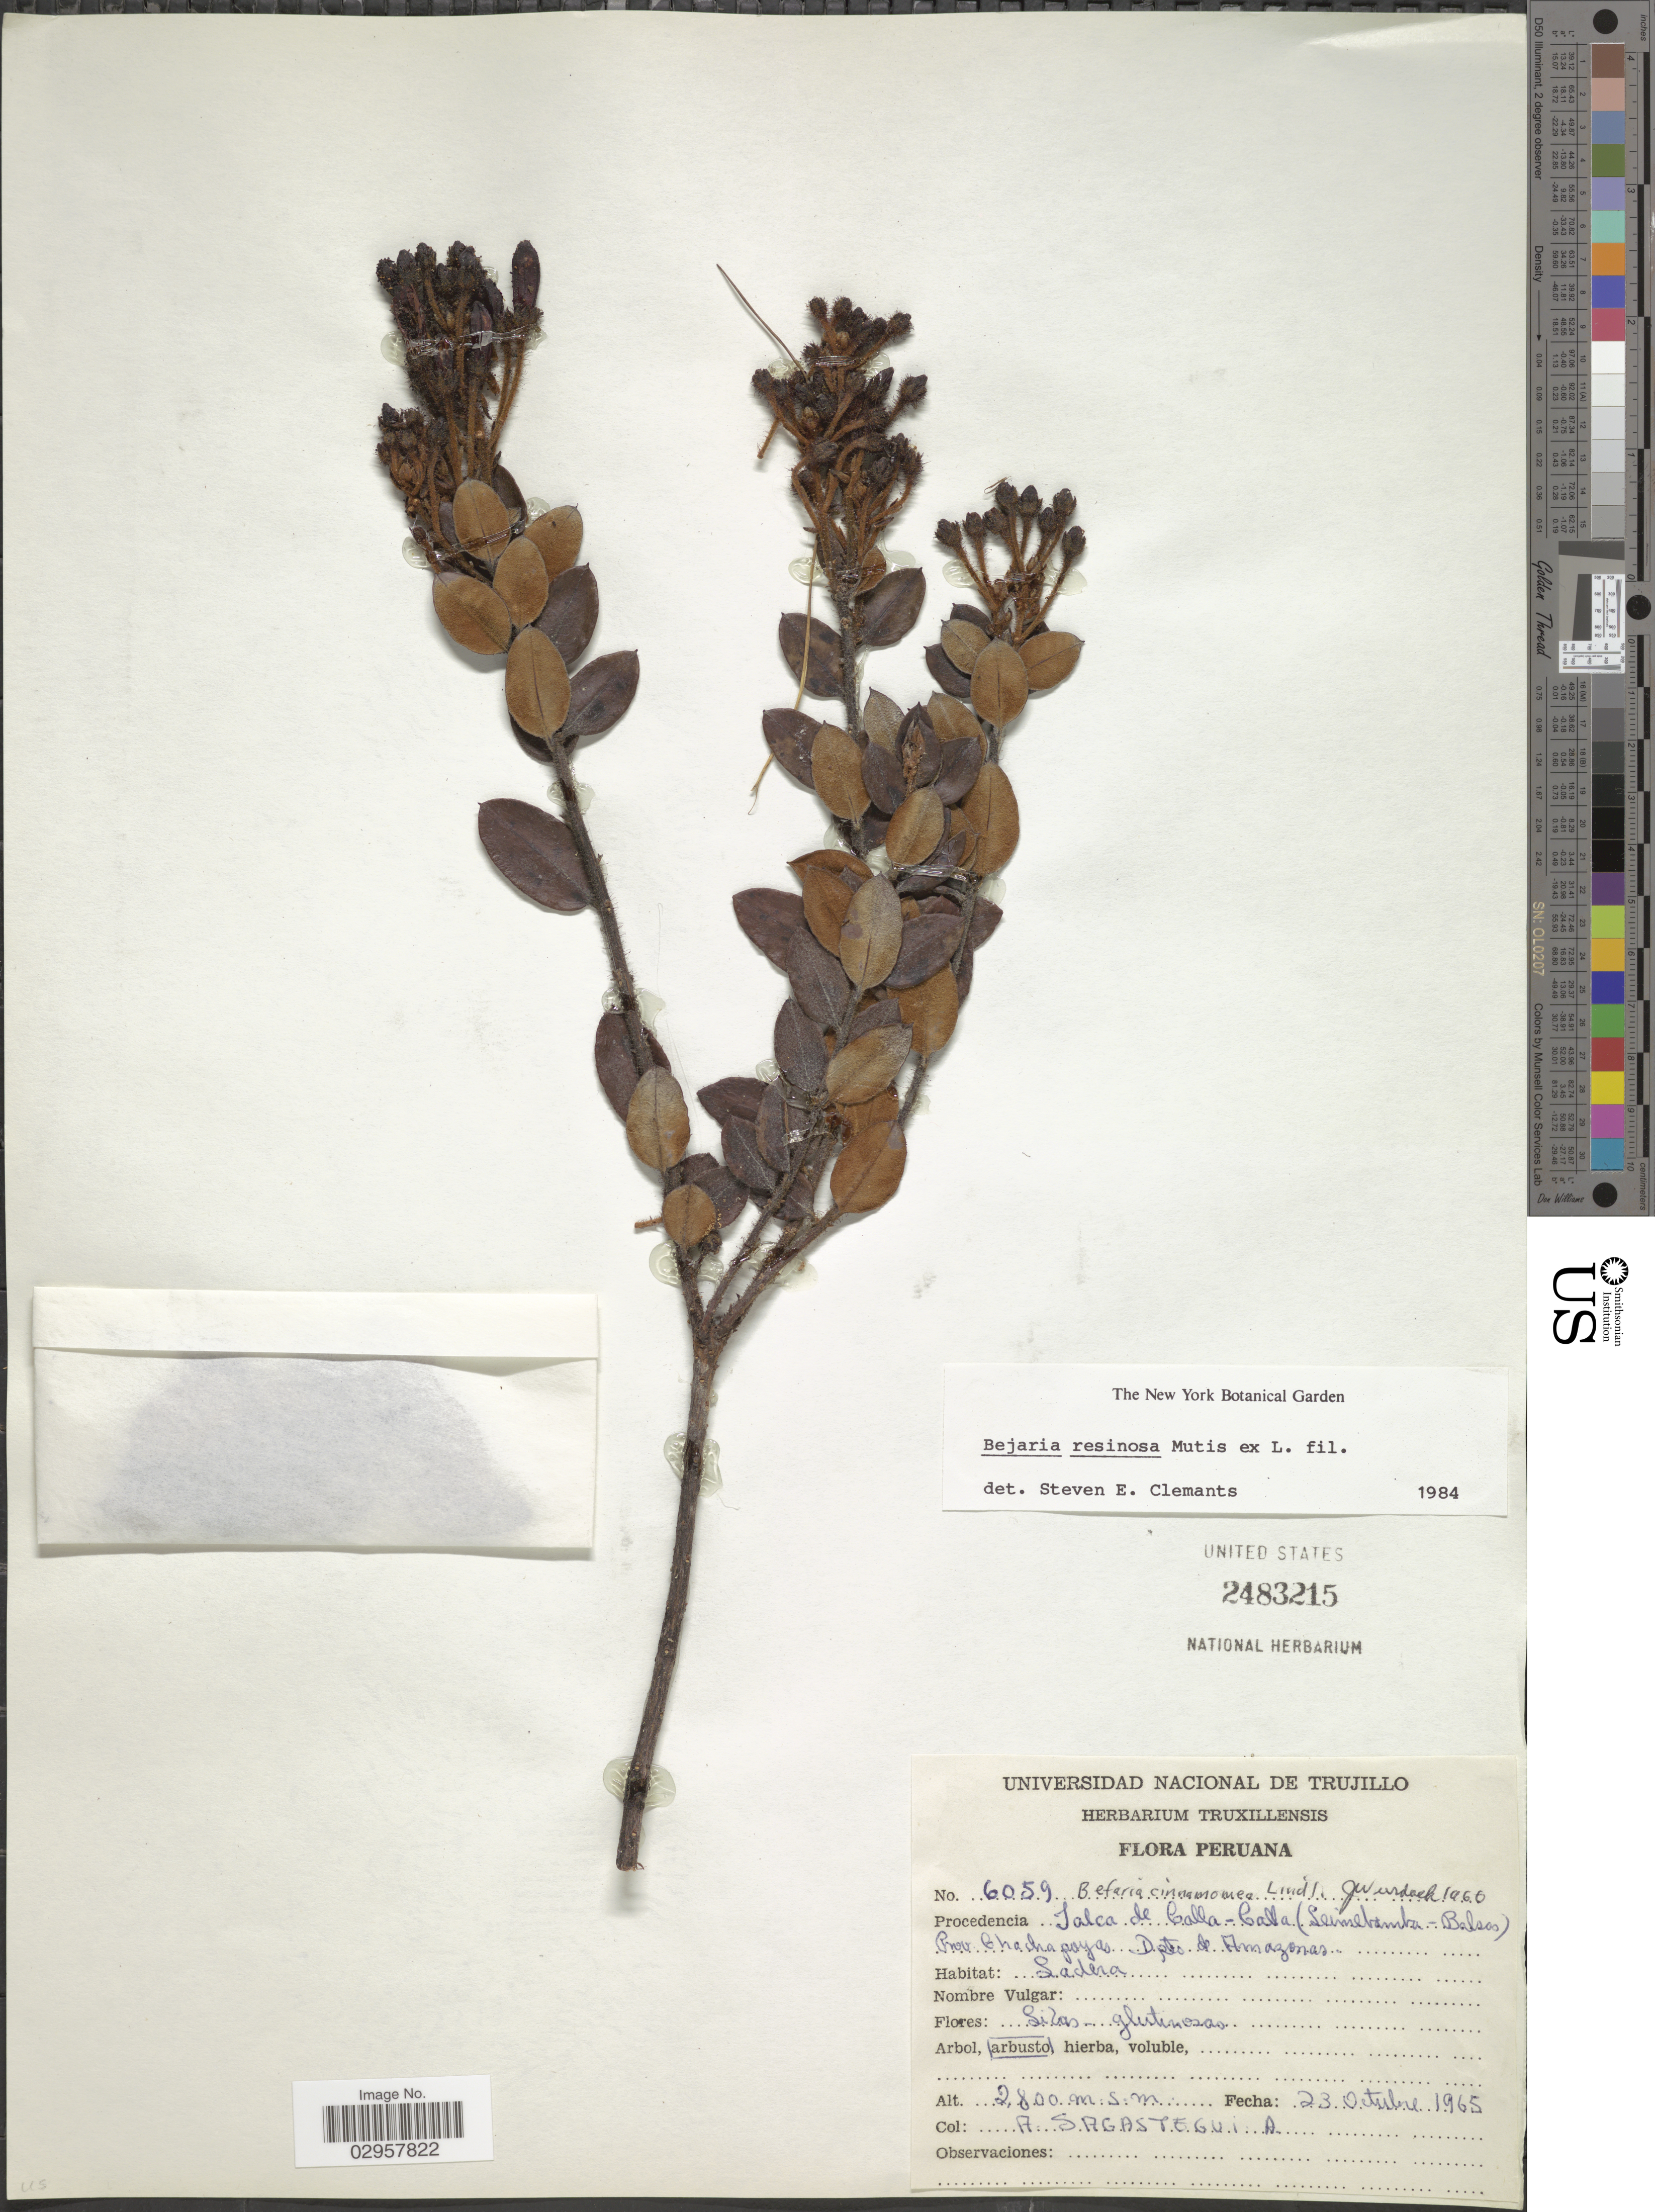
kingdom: Plantae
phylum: Tracheophyta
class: Magnoliopsida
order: Ericales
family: Ericaceae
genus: Befaria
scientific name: Befaria resinosa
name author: Mutis ex L. f.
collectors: A. Sagástegui A.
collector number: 6059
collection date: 1965-10-23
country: Peru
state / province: Amazonas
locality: Talca de Calla-Calla (Leimebamba-Balsas). Prov. Chachapoyas. Dpto de Amazonas.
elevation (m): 2800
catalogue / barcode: US 2483215